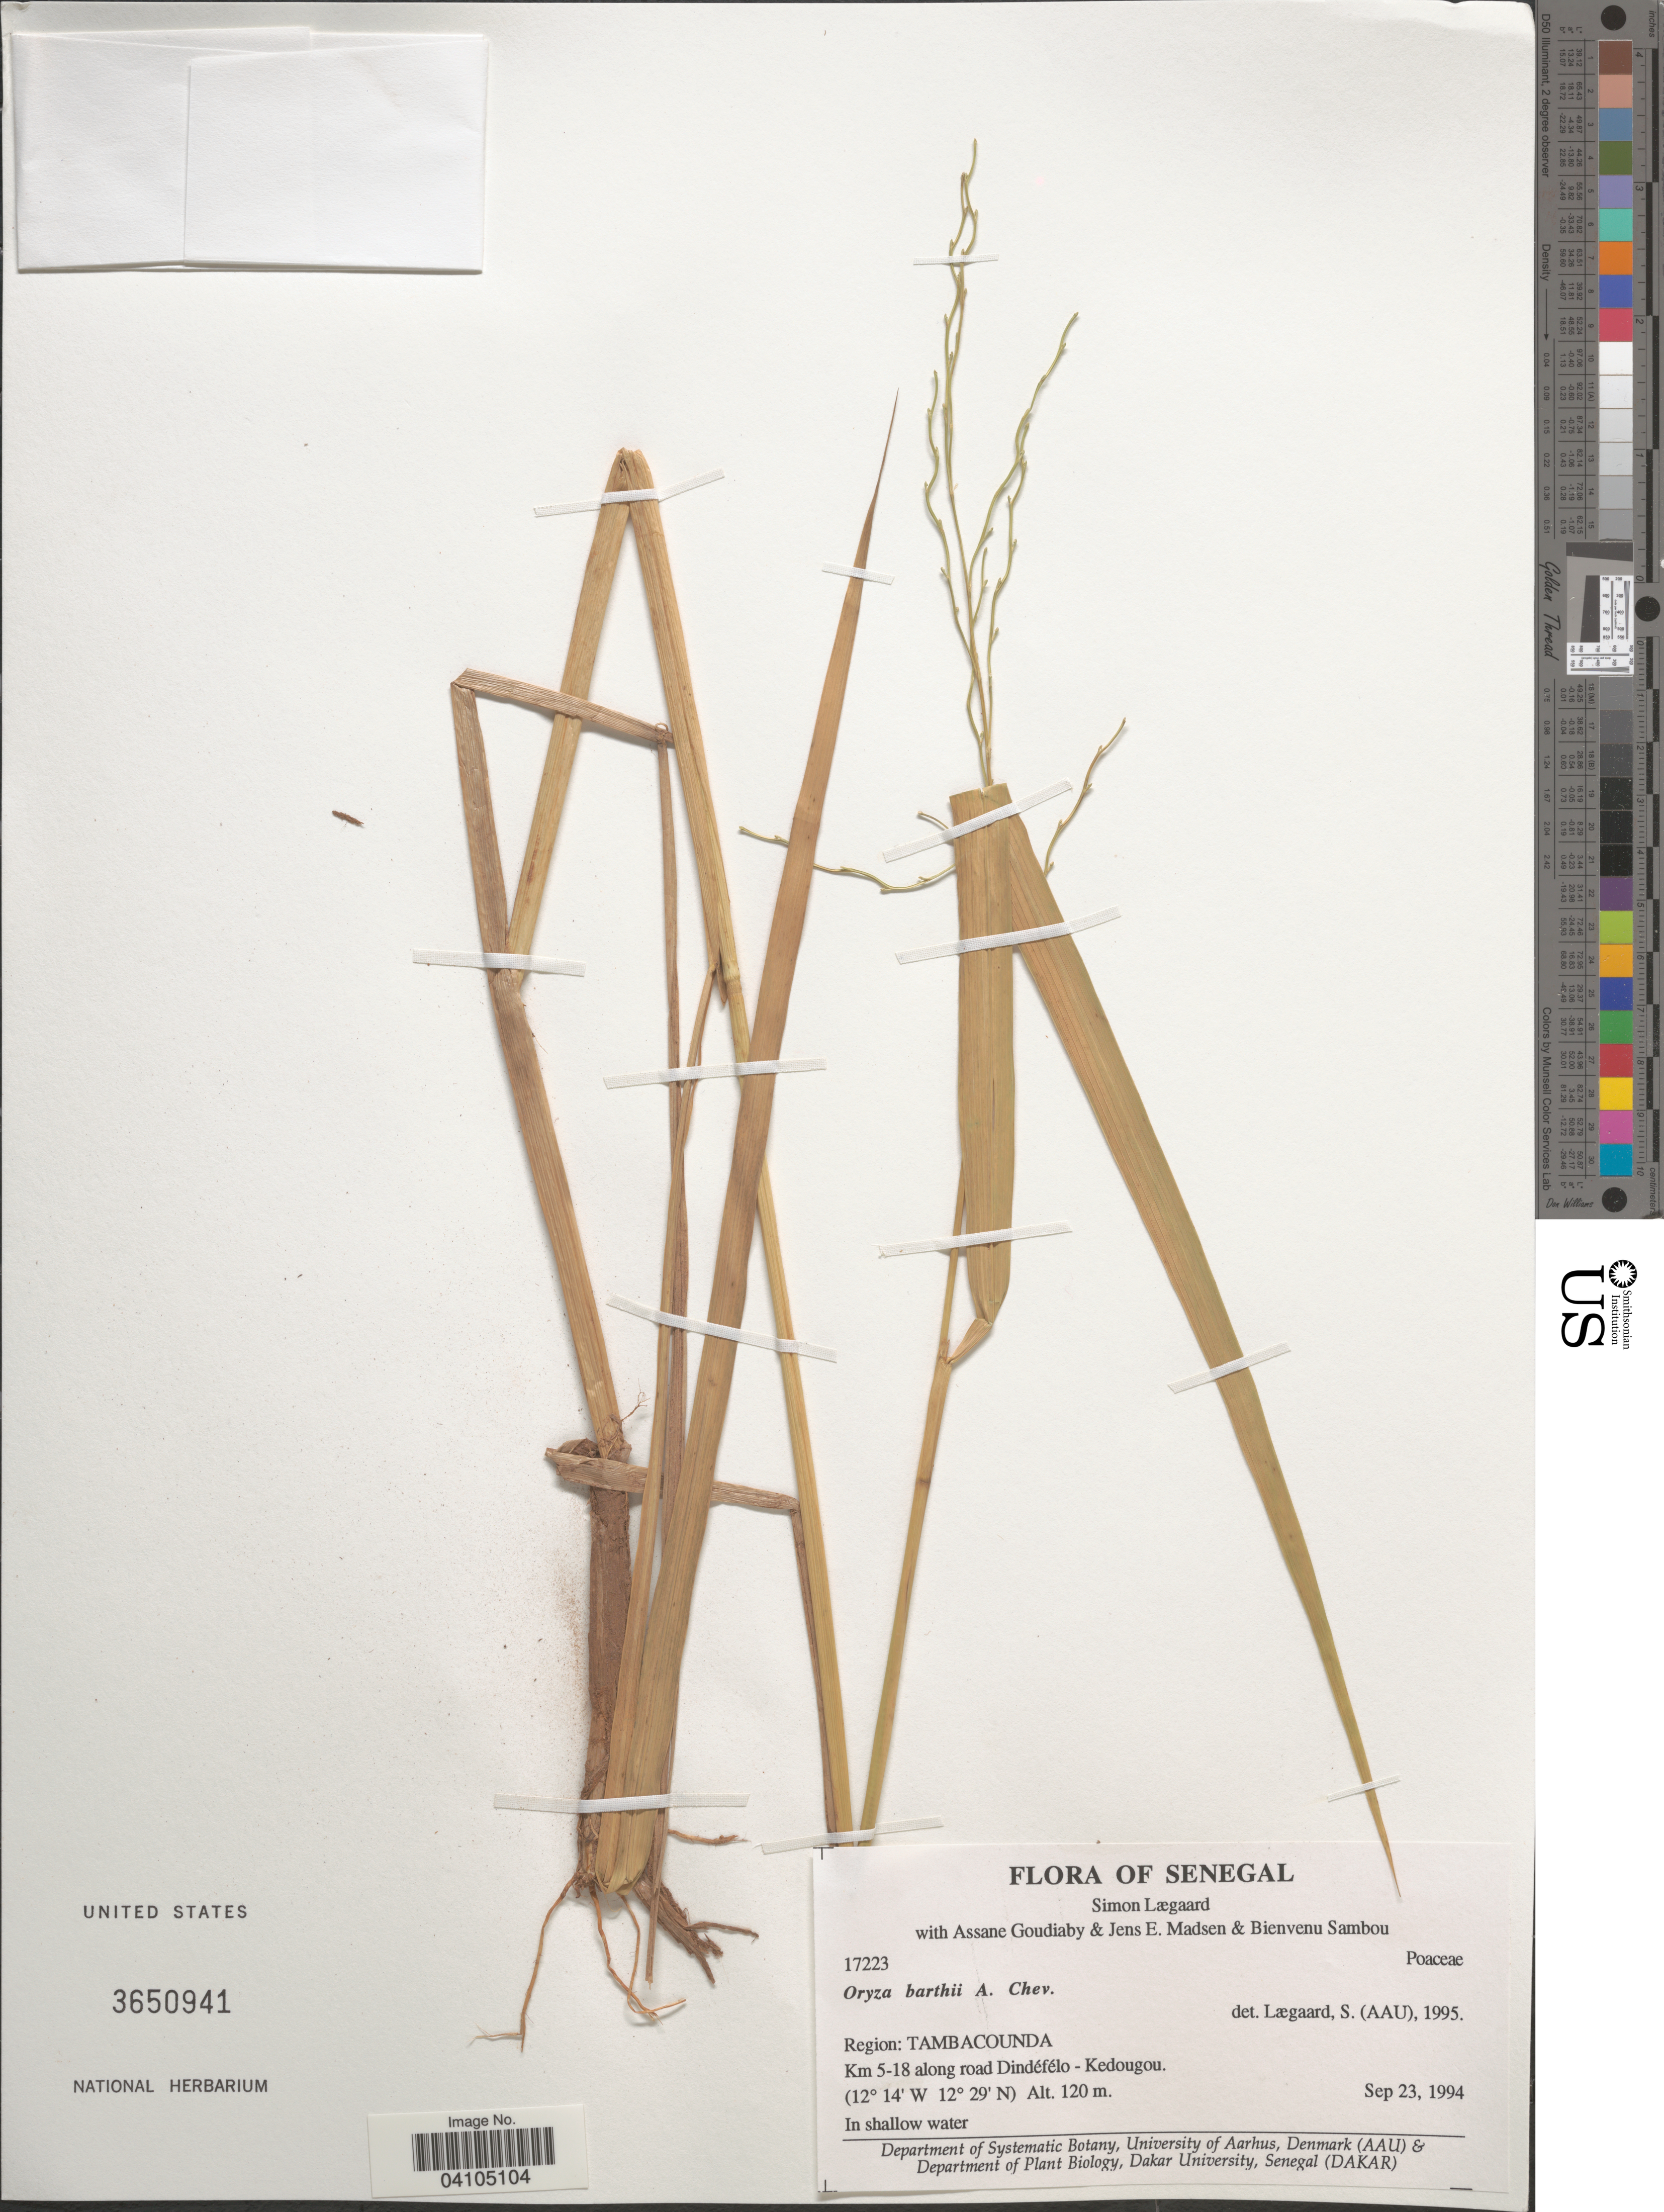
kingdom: Plantae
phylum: Tracheophyta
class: Liliopsida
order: Poales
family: Poaceae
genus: Oryza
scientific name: Oryza barthii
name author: A. Chev.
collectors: S. Lægaard, A. Goudiaby, J. E. Madsen & B. Sambou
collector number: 17223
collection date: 1994-09-23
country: Senegal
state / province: Tambacounda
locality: Region: Tambacounda. Km 5-18 along road Dindefelo-Kedougou.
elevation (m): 120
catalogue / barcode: US 3650941